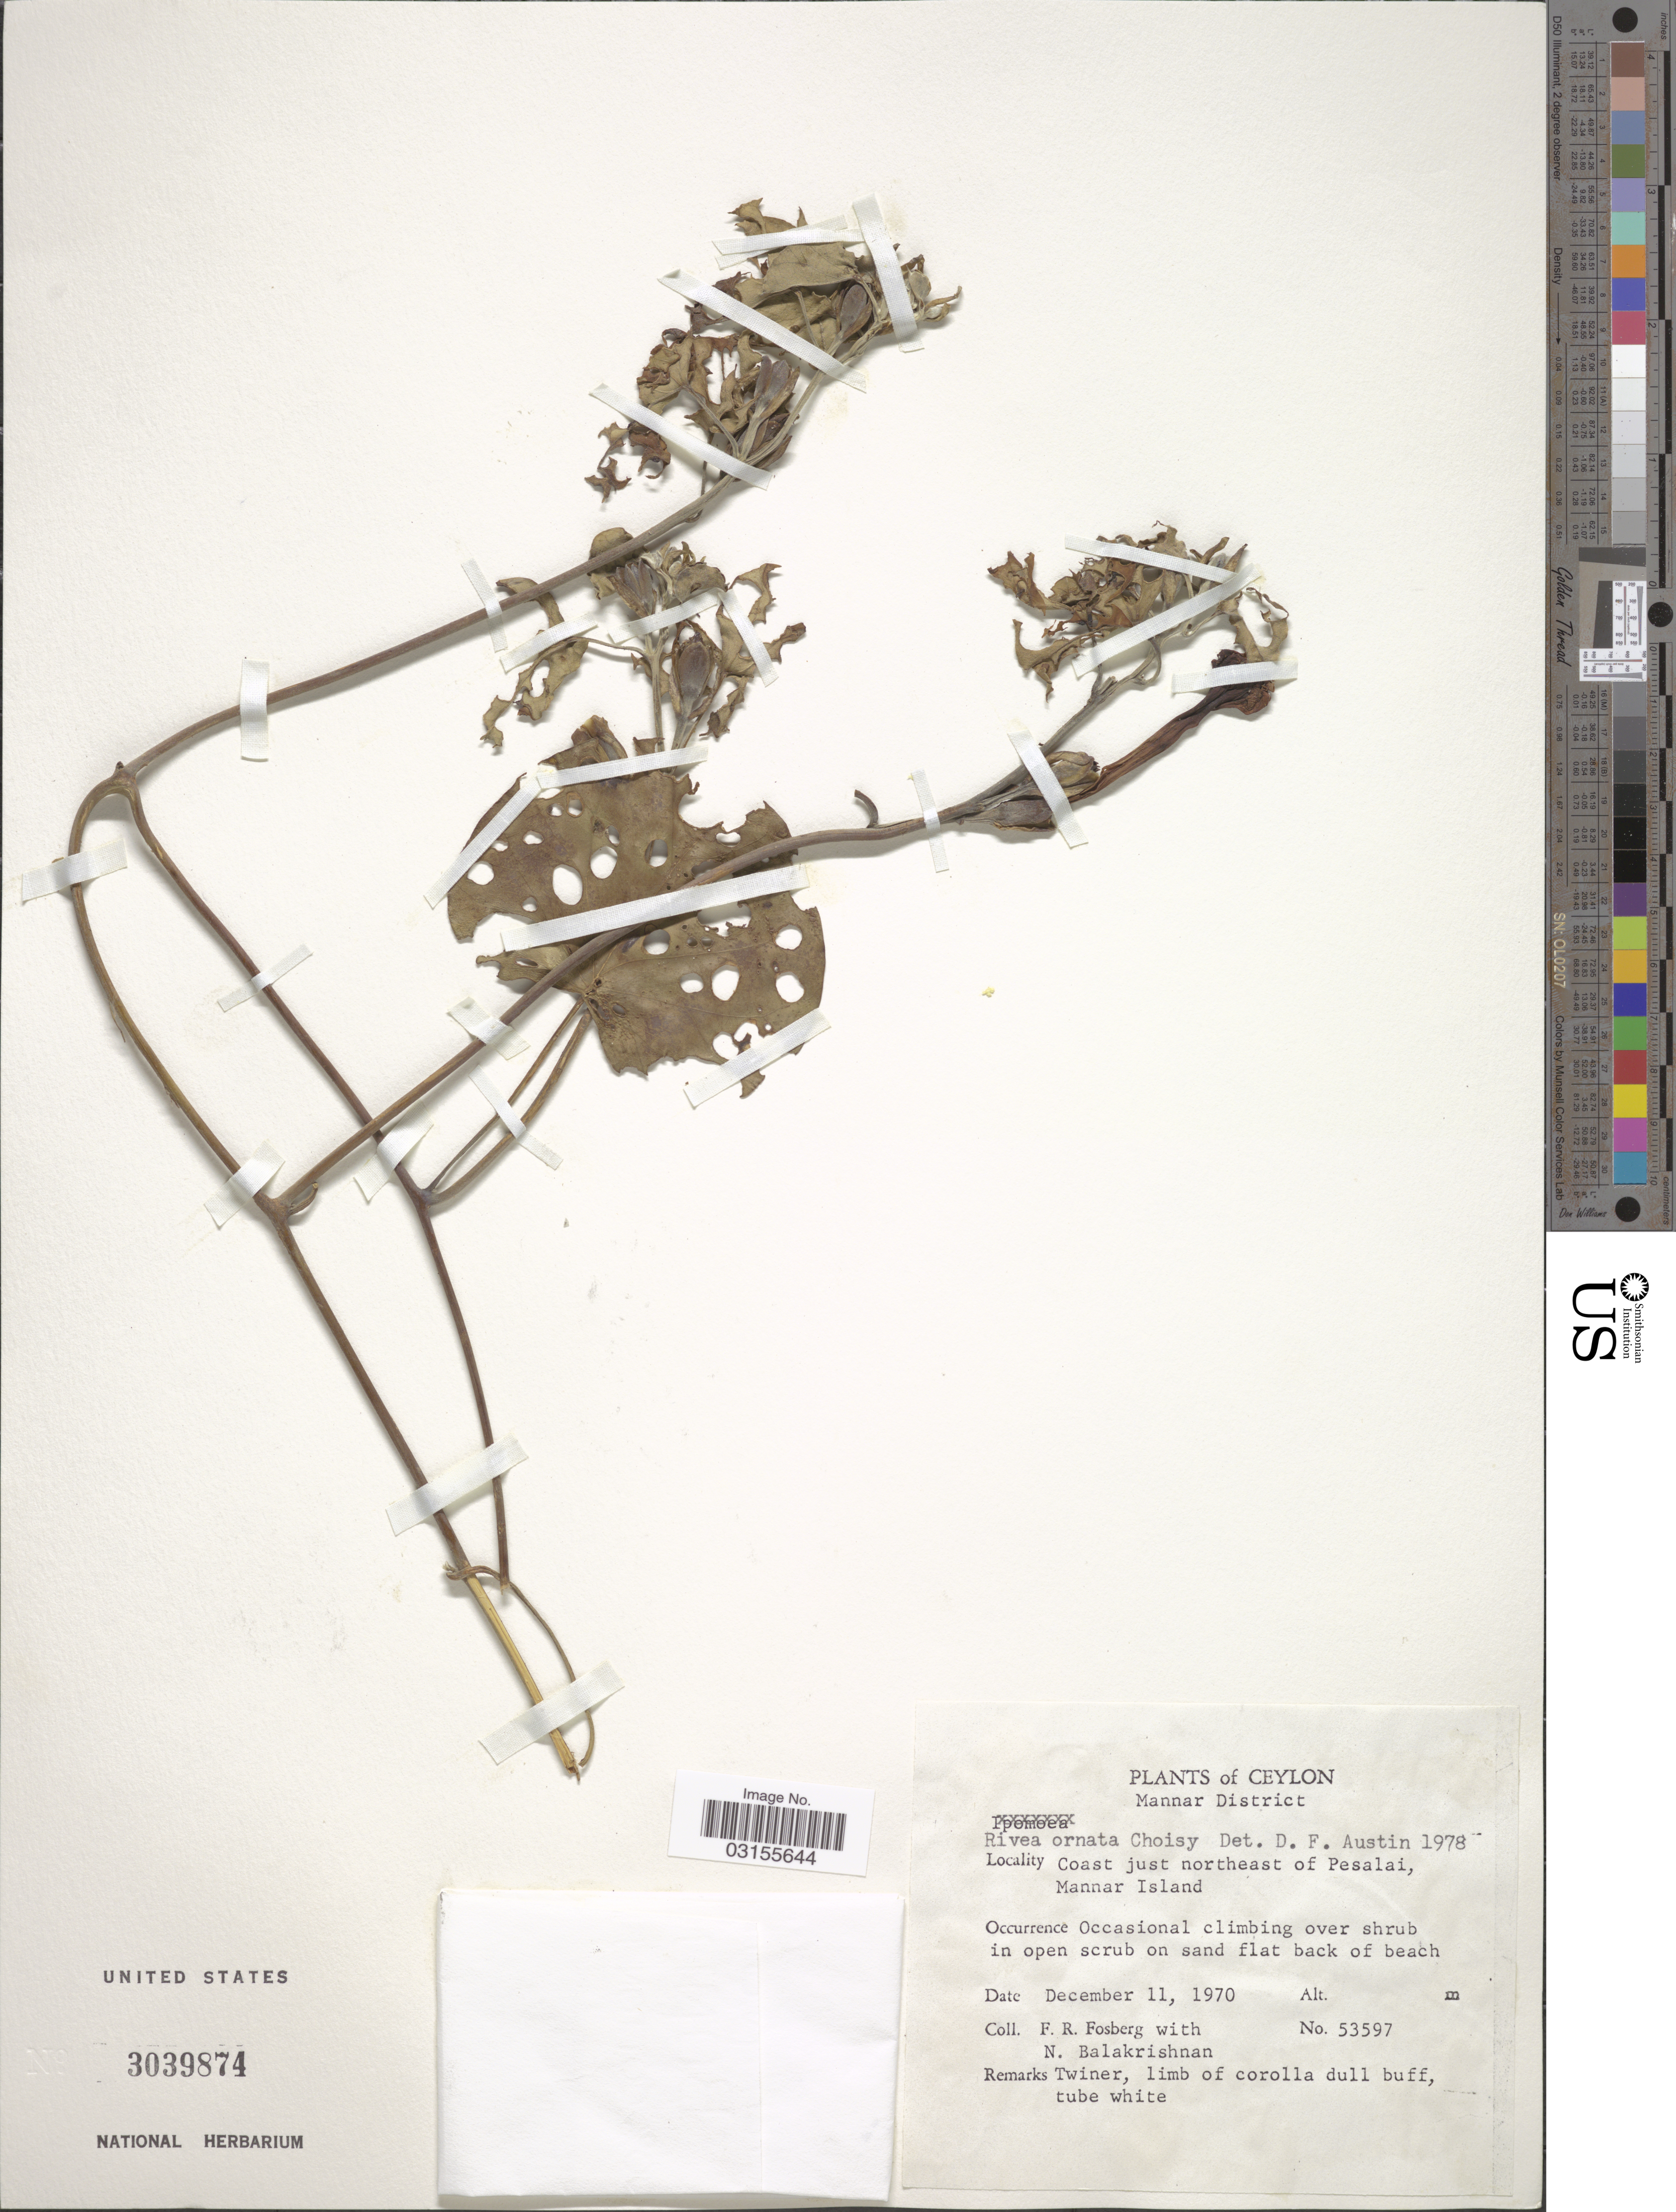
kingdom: Plantae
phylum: Tracheophyta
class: Magnoliopsida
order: Solanales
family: Convolvulaceae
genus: Rivea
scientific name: Rivea ornata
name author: (Roxb.) Choisy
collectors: F. R. Fosberg & N. Balakrishnan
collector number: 53597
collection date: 1970-12-11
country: Sri Lanka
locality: Ceylon. Mannar District. Coast just northeast of Pesalai, Mannar Island.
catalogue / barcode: US 3039874